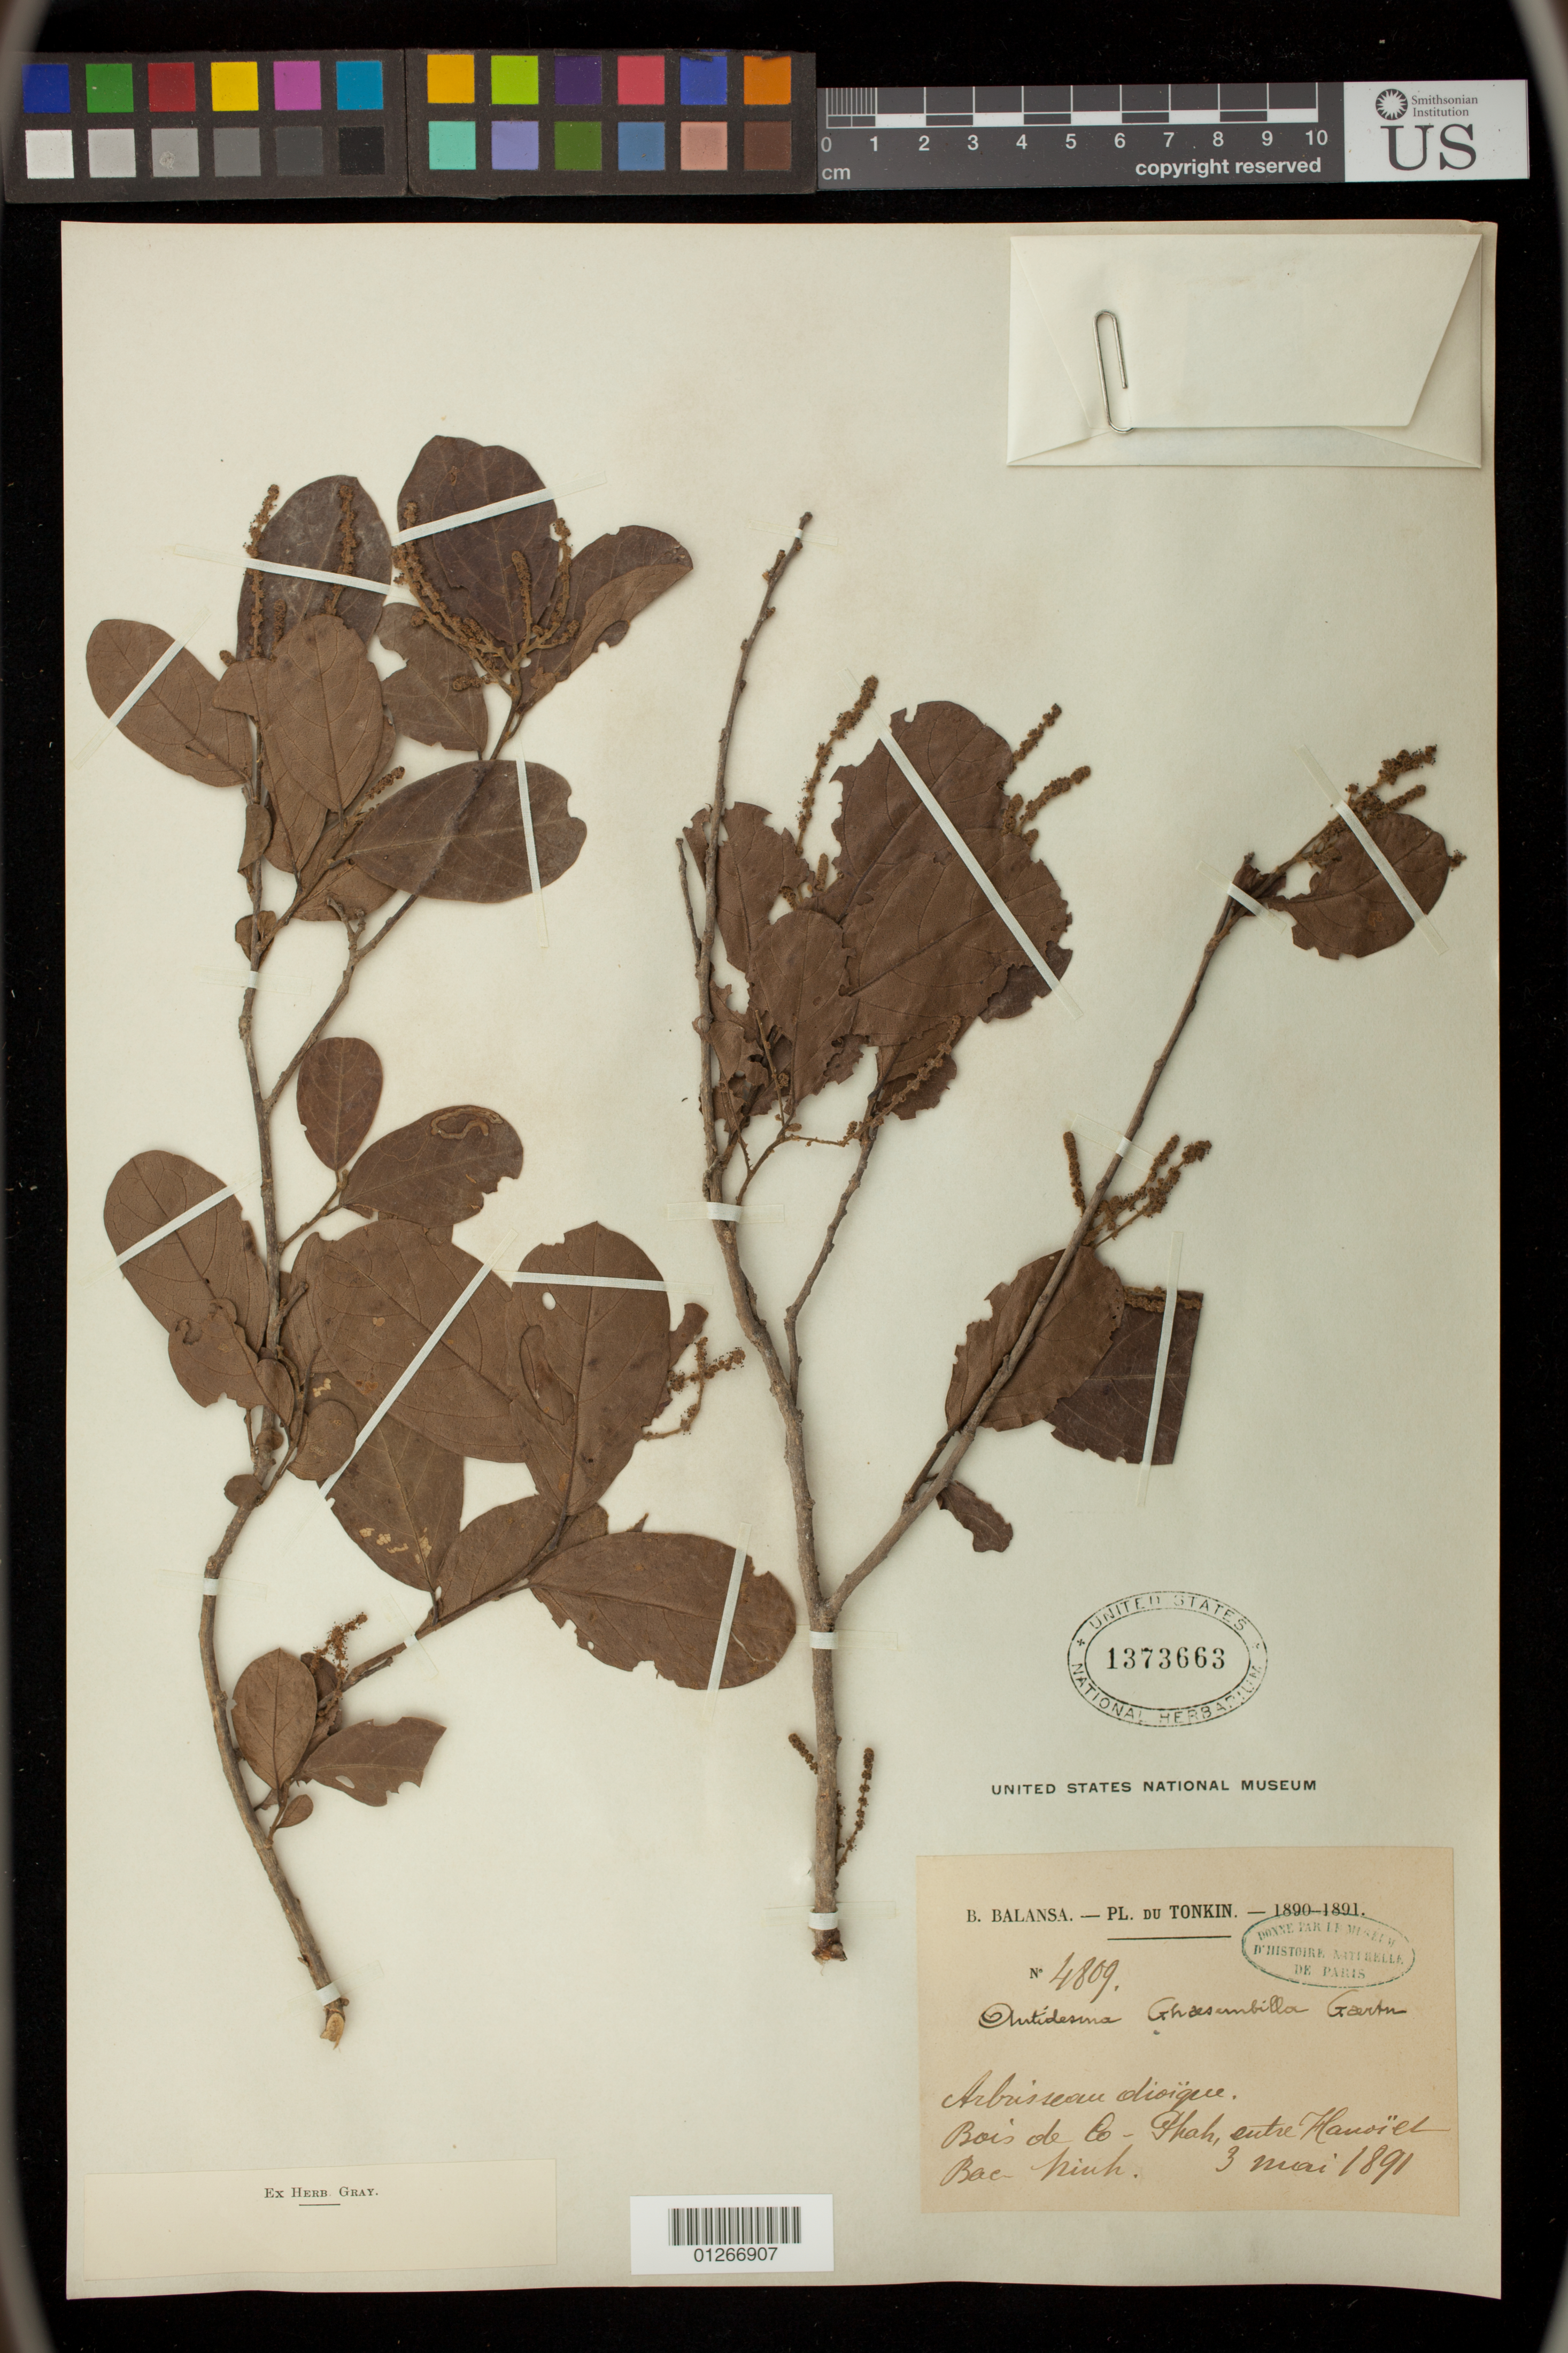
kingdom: Plantae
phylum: Tracheophyta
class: Magnoliopsida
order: Malpighiales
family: Phyllanthaceae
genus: Antidesma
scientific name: Antidesma ghaesembilla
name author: Gaertn.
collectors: B. Balansa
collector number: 4809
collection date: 1891-05-03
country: Vietnam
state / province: Tonkin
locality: Bois de Co - Phah, entre Hanoi et Bac Ninh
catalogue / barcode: US 1373663